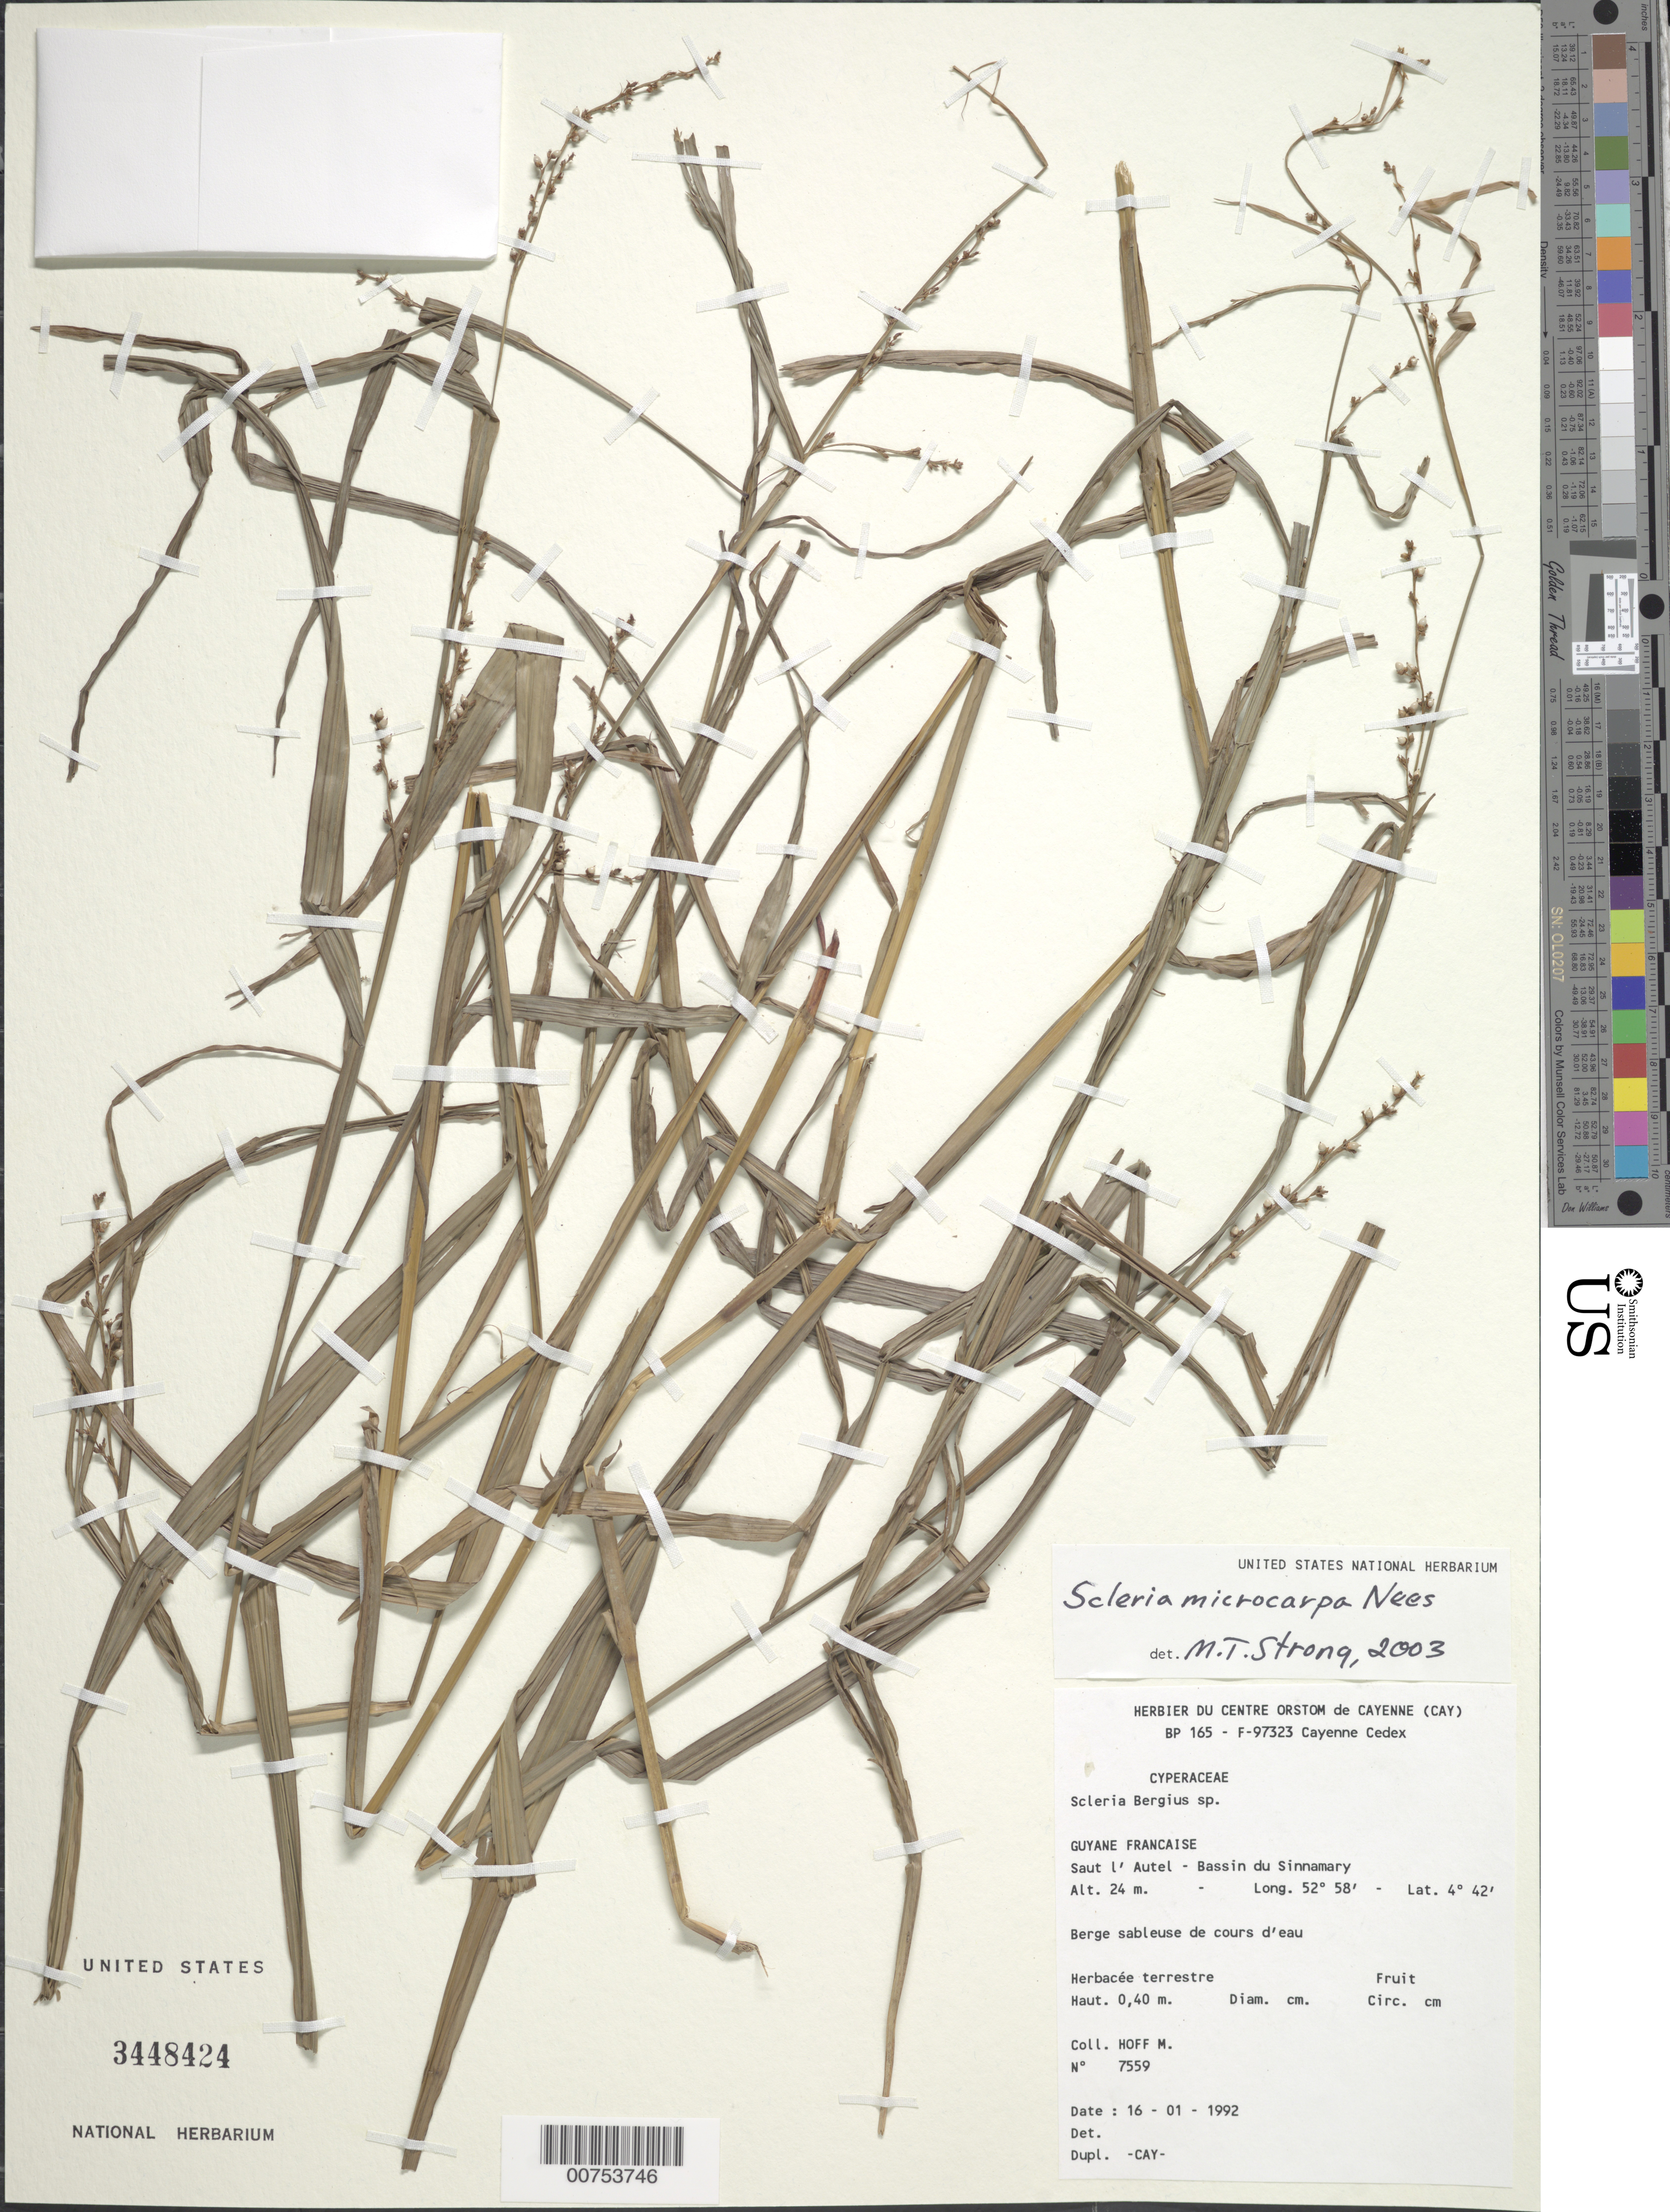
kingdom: Plantae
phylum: Tracheophyta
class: Liliopsida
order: Poales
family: Cyperaceae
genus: Scleria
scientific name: Scleria microcarpa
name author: Nees ex Kunth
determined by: Strong, M. T., (US), Smithsonian Institution - National Museum of Natural History (UNITED STATES)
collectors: M. Hoff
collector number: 7559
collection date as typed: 16-Jan-92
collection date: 1992-01-16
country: French Guiana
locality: Saut l'Autel, Bassin du Sinnamary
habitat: Sandy bank along river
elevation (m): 24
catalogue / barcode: US 3448424